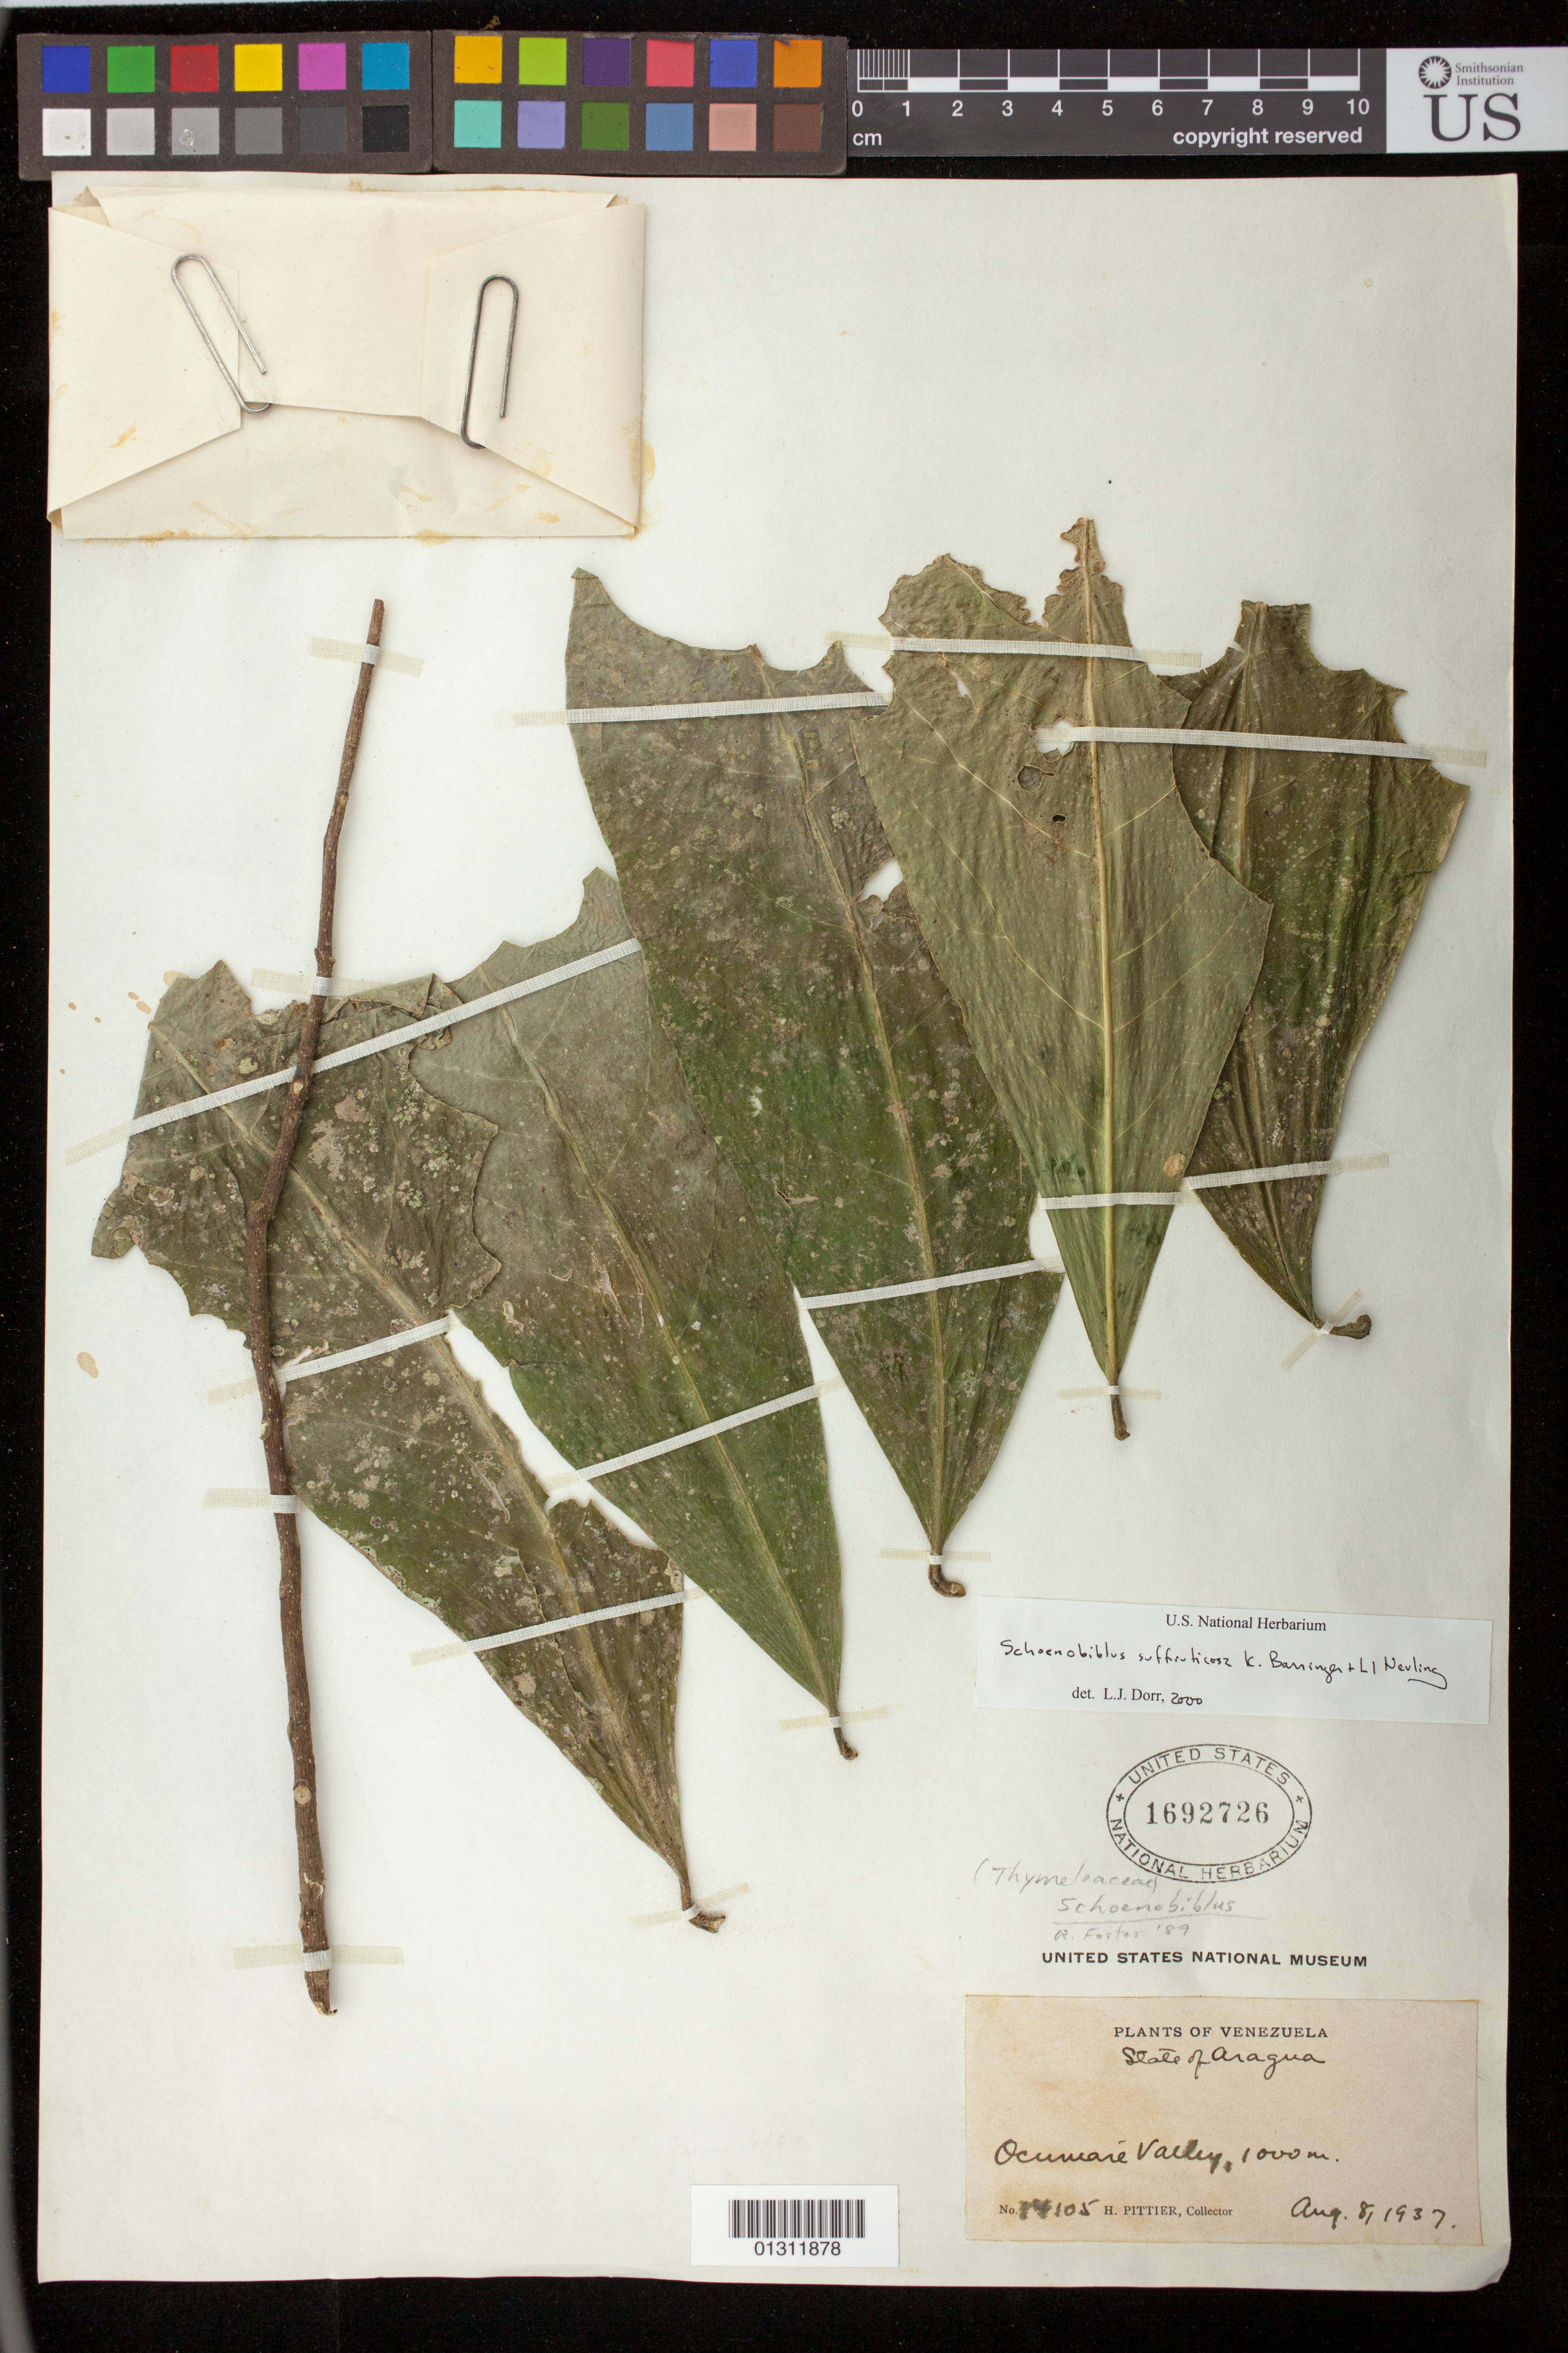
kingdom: Plantae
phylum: Tracheophyta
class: Magnoliopsida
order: Malvales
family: Thymelaeaceae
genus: Schoenobiblus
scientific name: Schoenobiblus suffruticosa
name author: Barringer & Nevling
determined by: Dorr, L. J., (BOT), Smithsonian Institution - National Museum of Natural History (UNITED STATES)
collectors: H. F. Pittier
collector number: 105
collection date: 1937-08-08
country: Venezuela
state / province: Aragua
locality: Ocumare Valley, Aragua.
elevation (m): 1000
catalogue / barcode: US 1692726